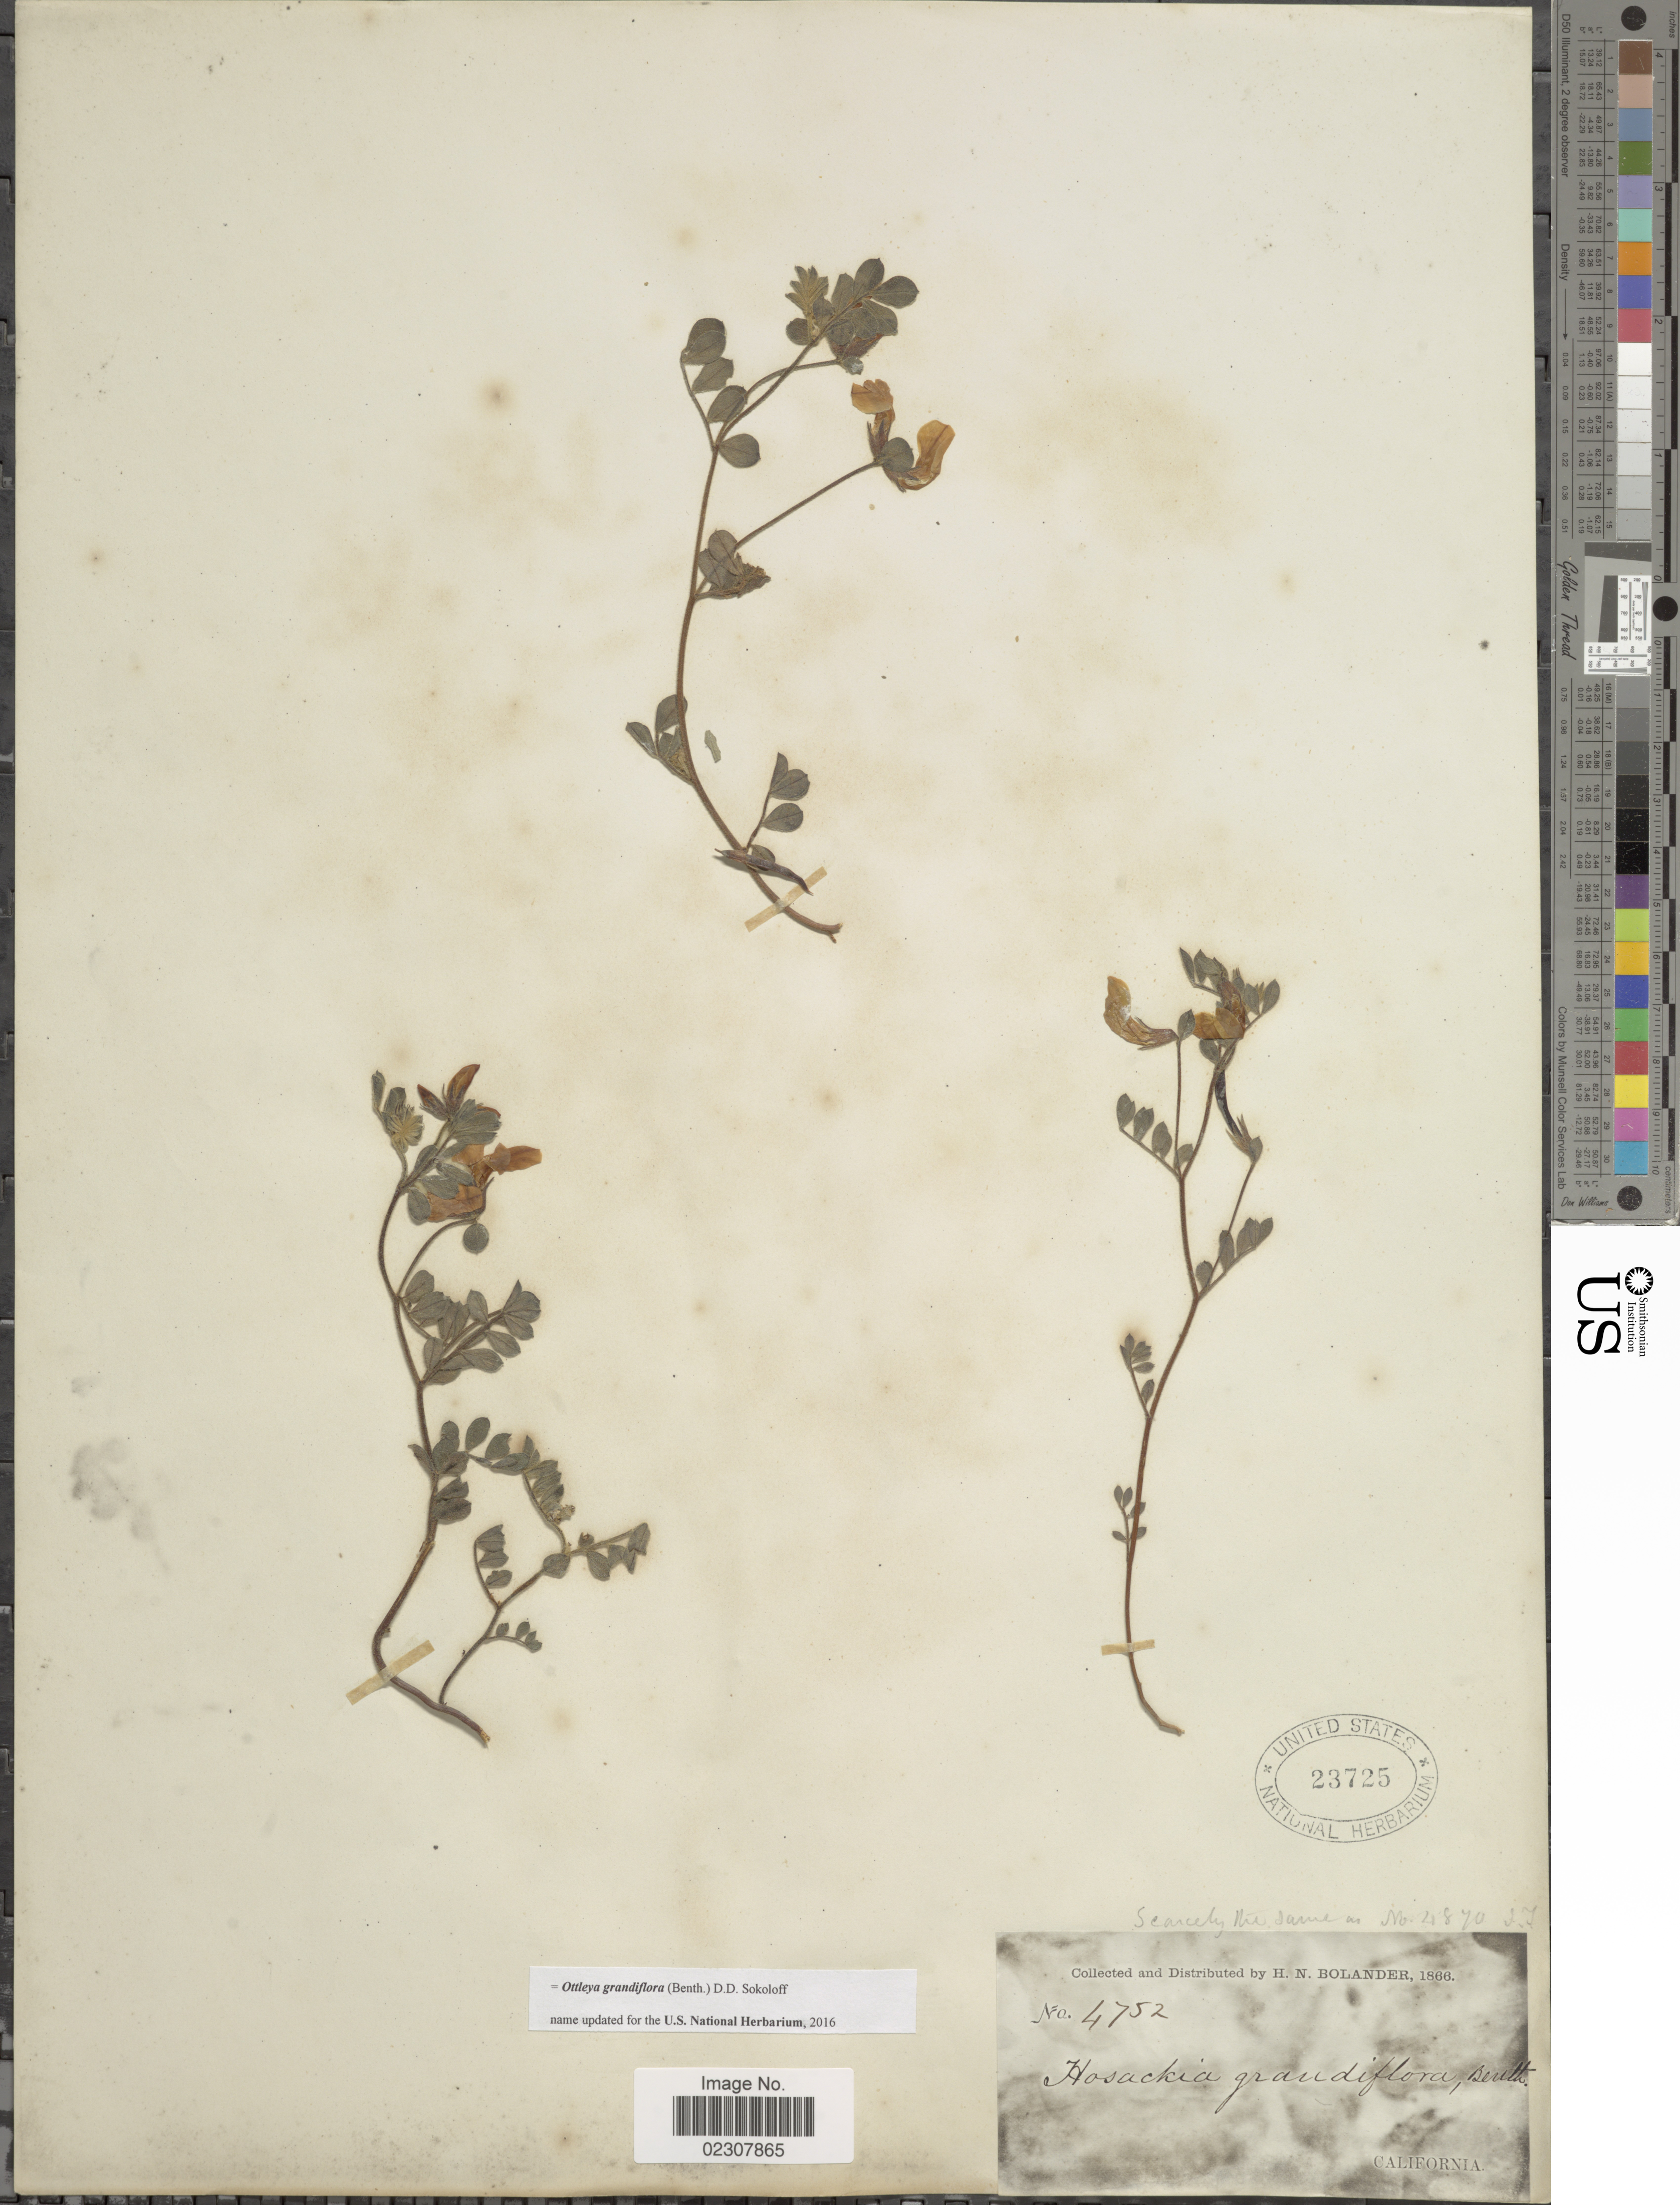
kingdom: Plantae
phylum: Tracheophyta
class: Magnoliopsida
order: Fabales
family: Fabaceae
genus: Ottleya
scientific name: Ottleya grandiflora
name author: (Benth.) D.D. Sokoloff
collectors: H. Bolander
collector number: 4752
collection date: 1866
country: United States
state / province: California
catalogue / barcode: US 23725